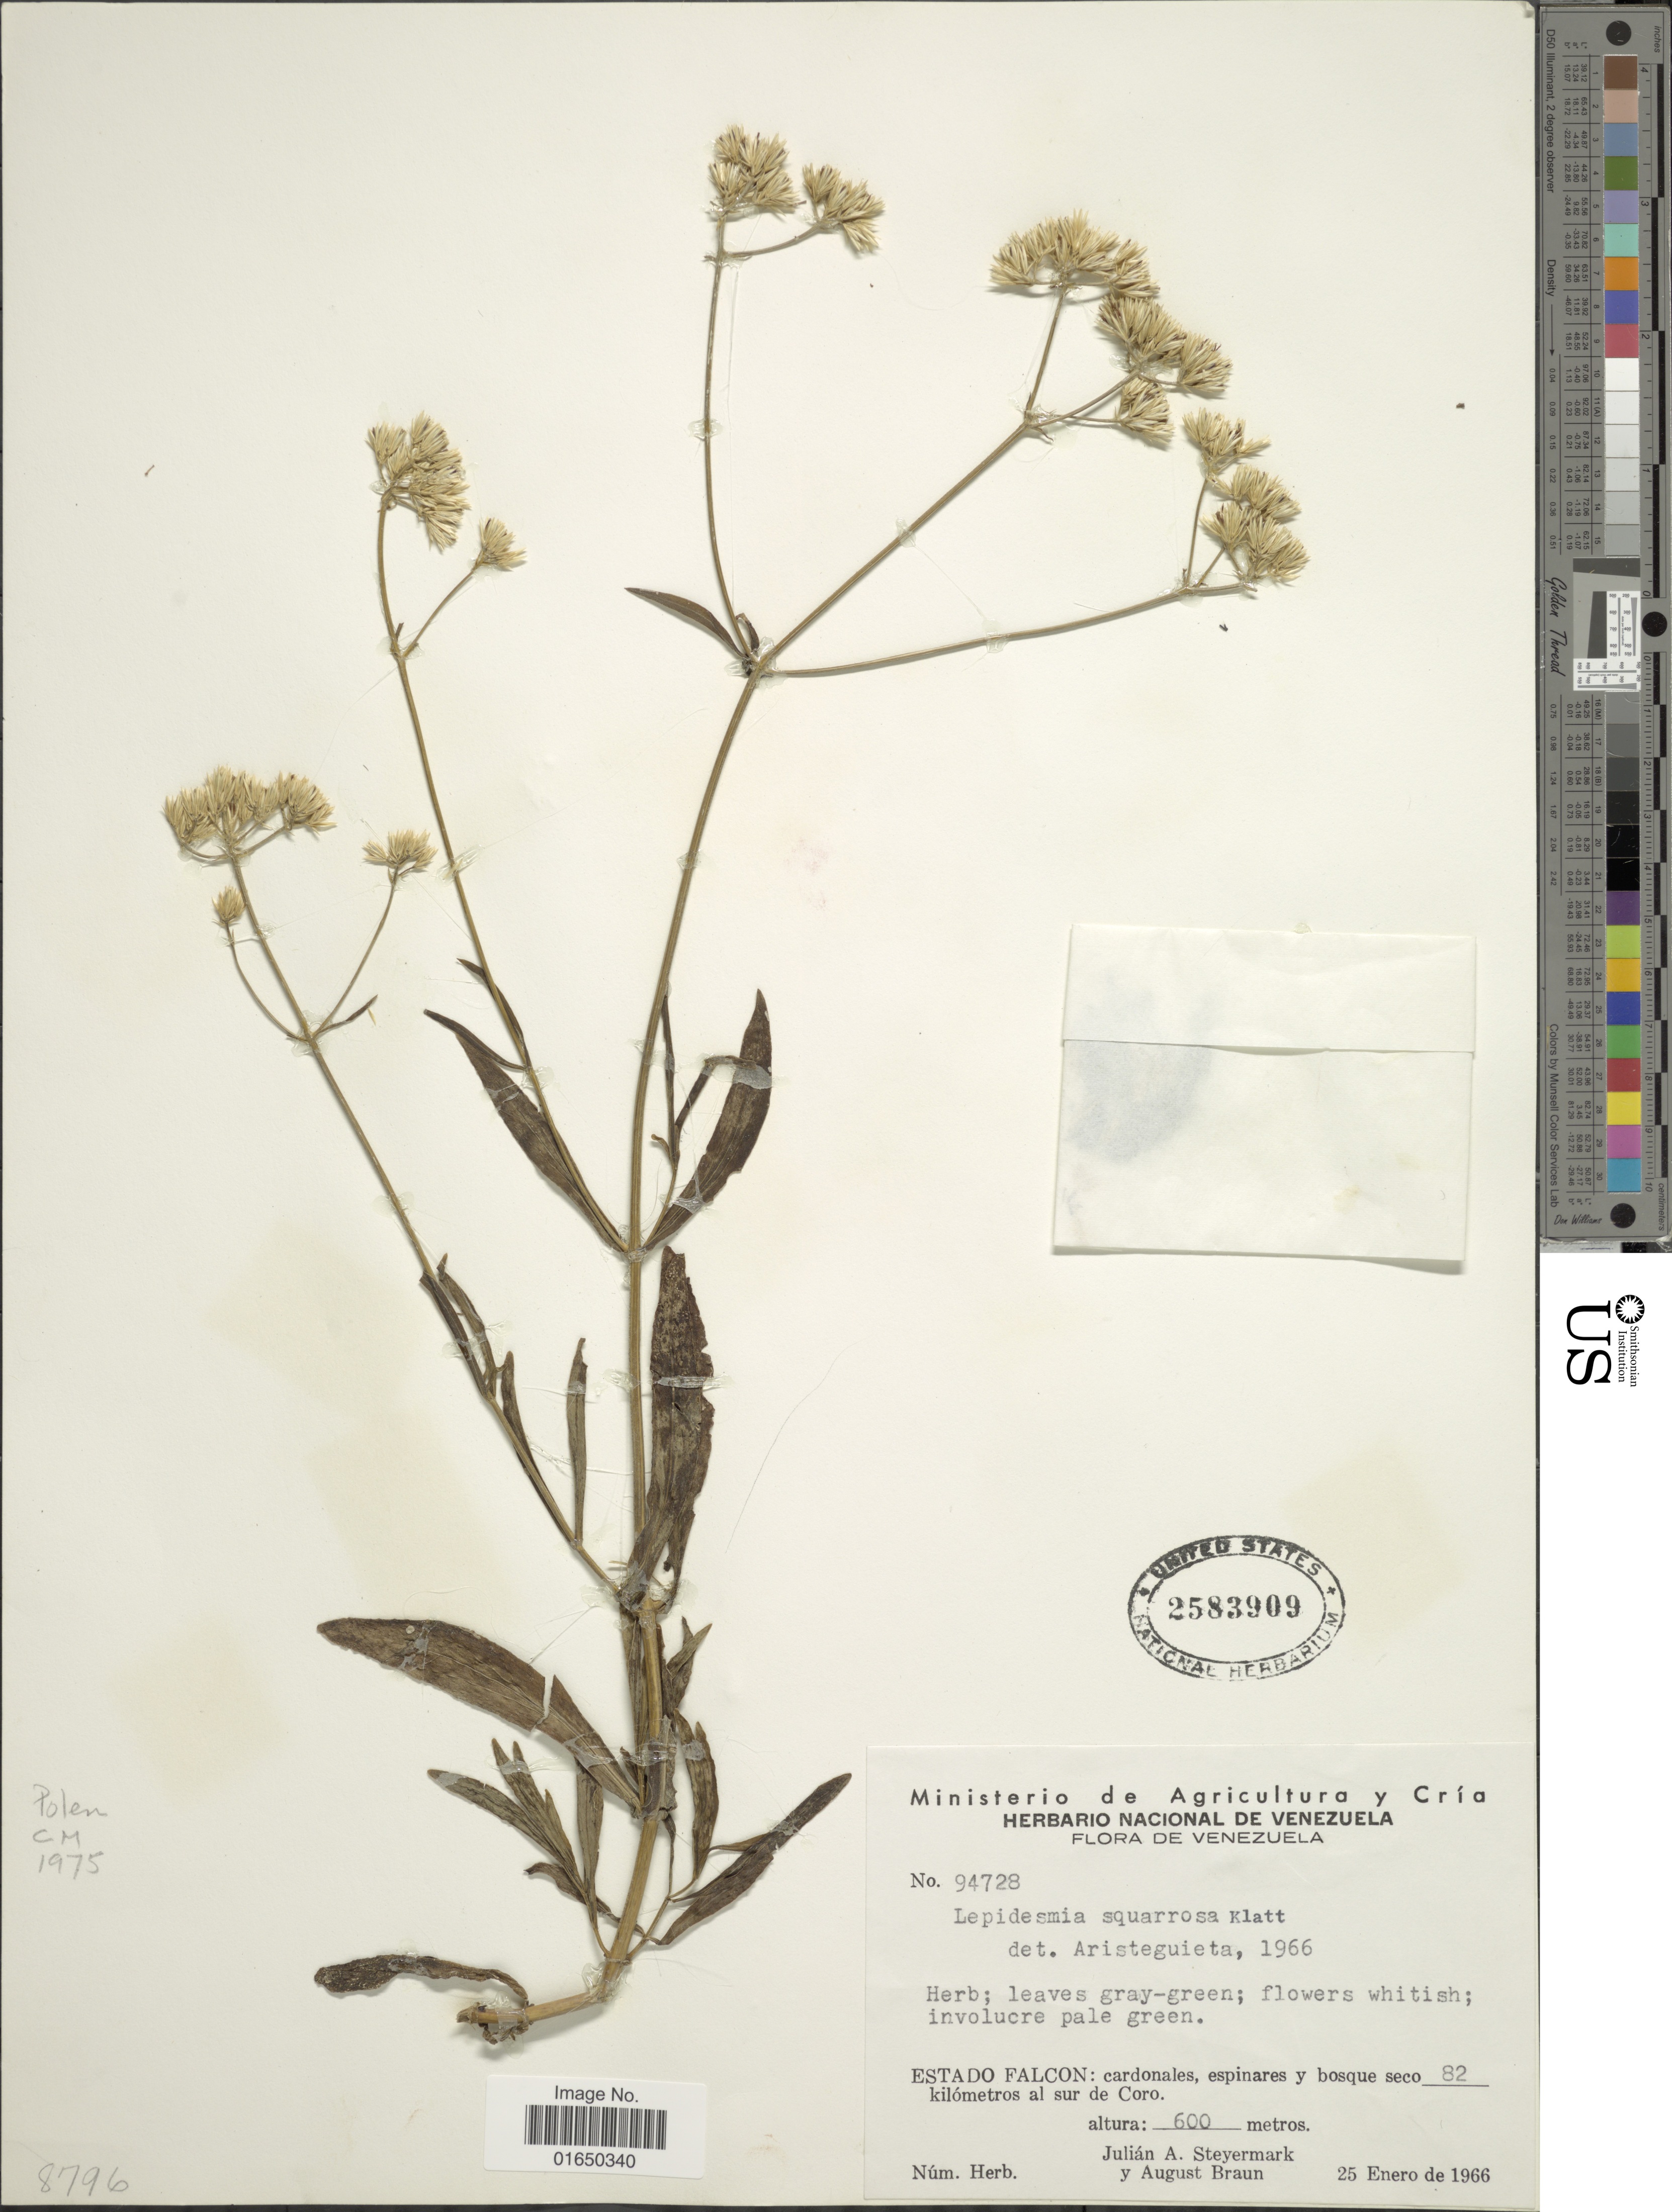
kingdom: Plantae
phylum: Tracheophyta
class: Magnoliopsida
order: Asterales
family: Asteraceae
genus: Lepidesmia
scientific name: Lepidesmia squarrosa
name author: Klatt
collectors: J. Steyermark & A. Braun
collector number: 94728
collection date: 1966-01-25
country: Venezuela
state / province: Falcón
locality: Cardonales, espinares y bosque seco 82 kilometros al sur de Coro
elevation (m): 600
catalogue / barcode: US 2583909